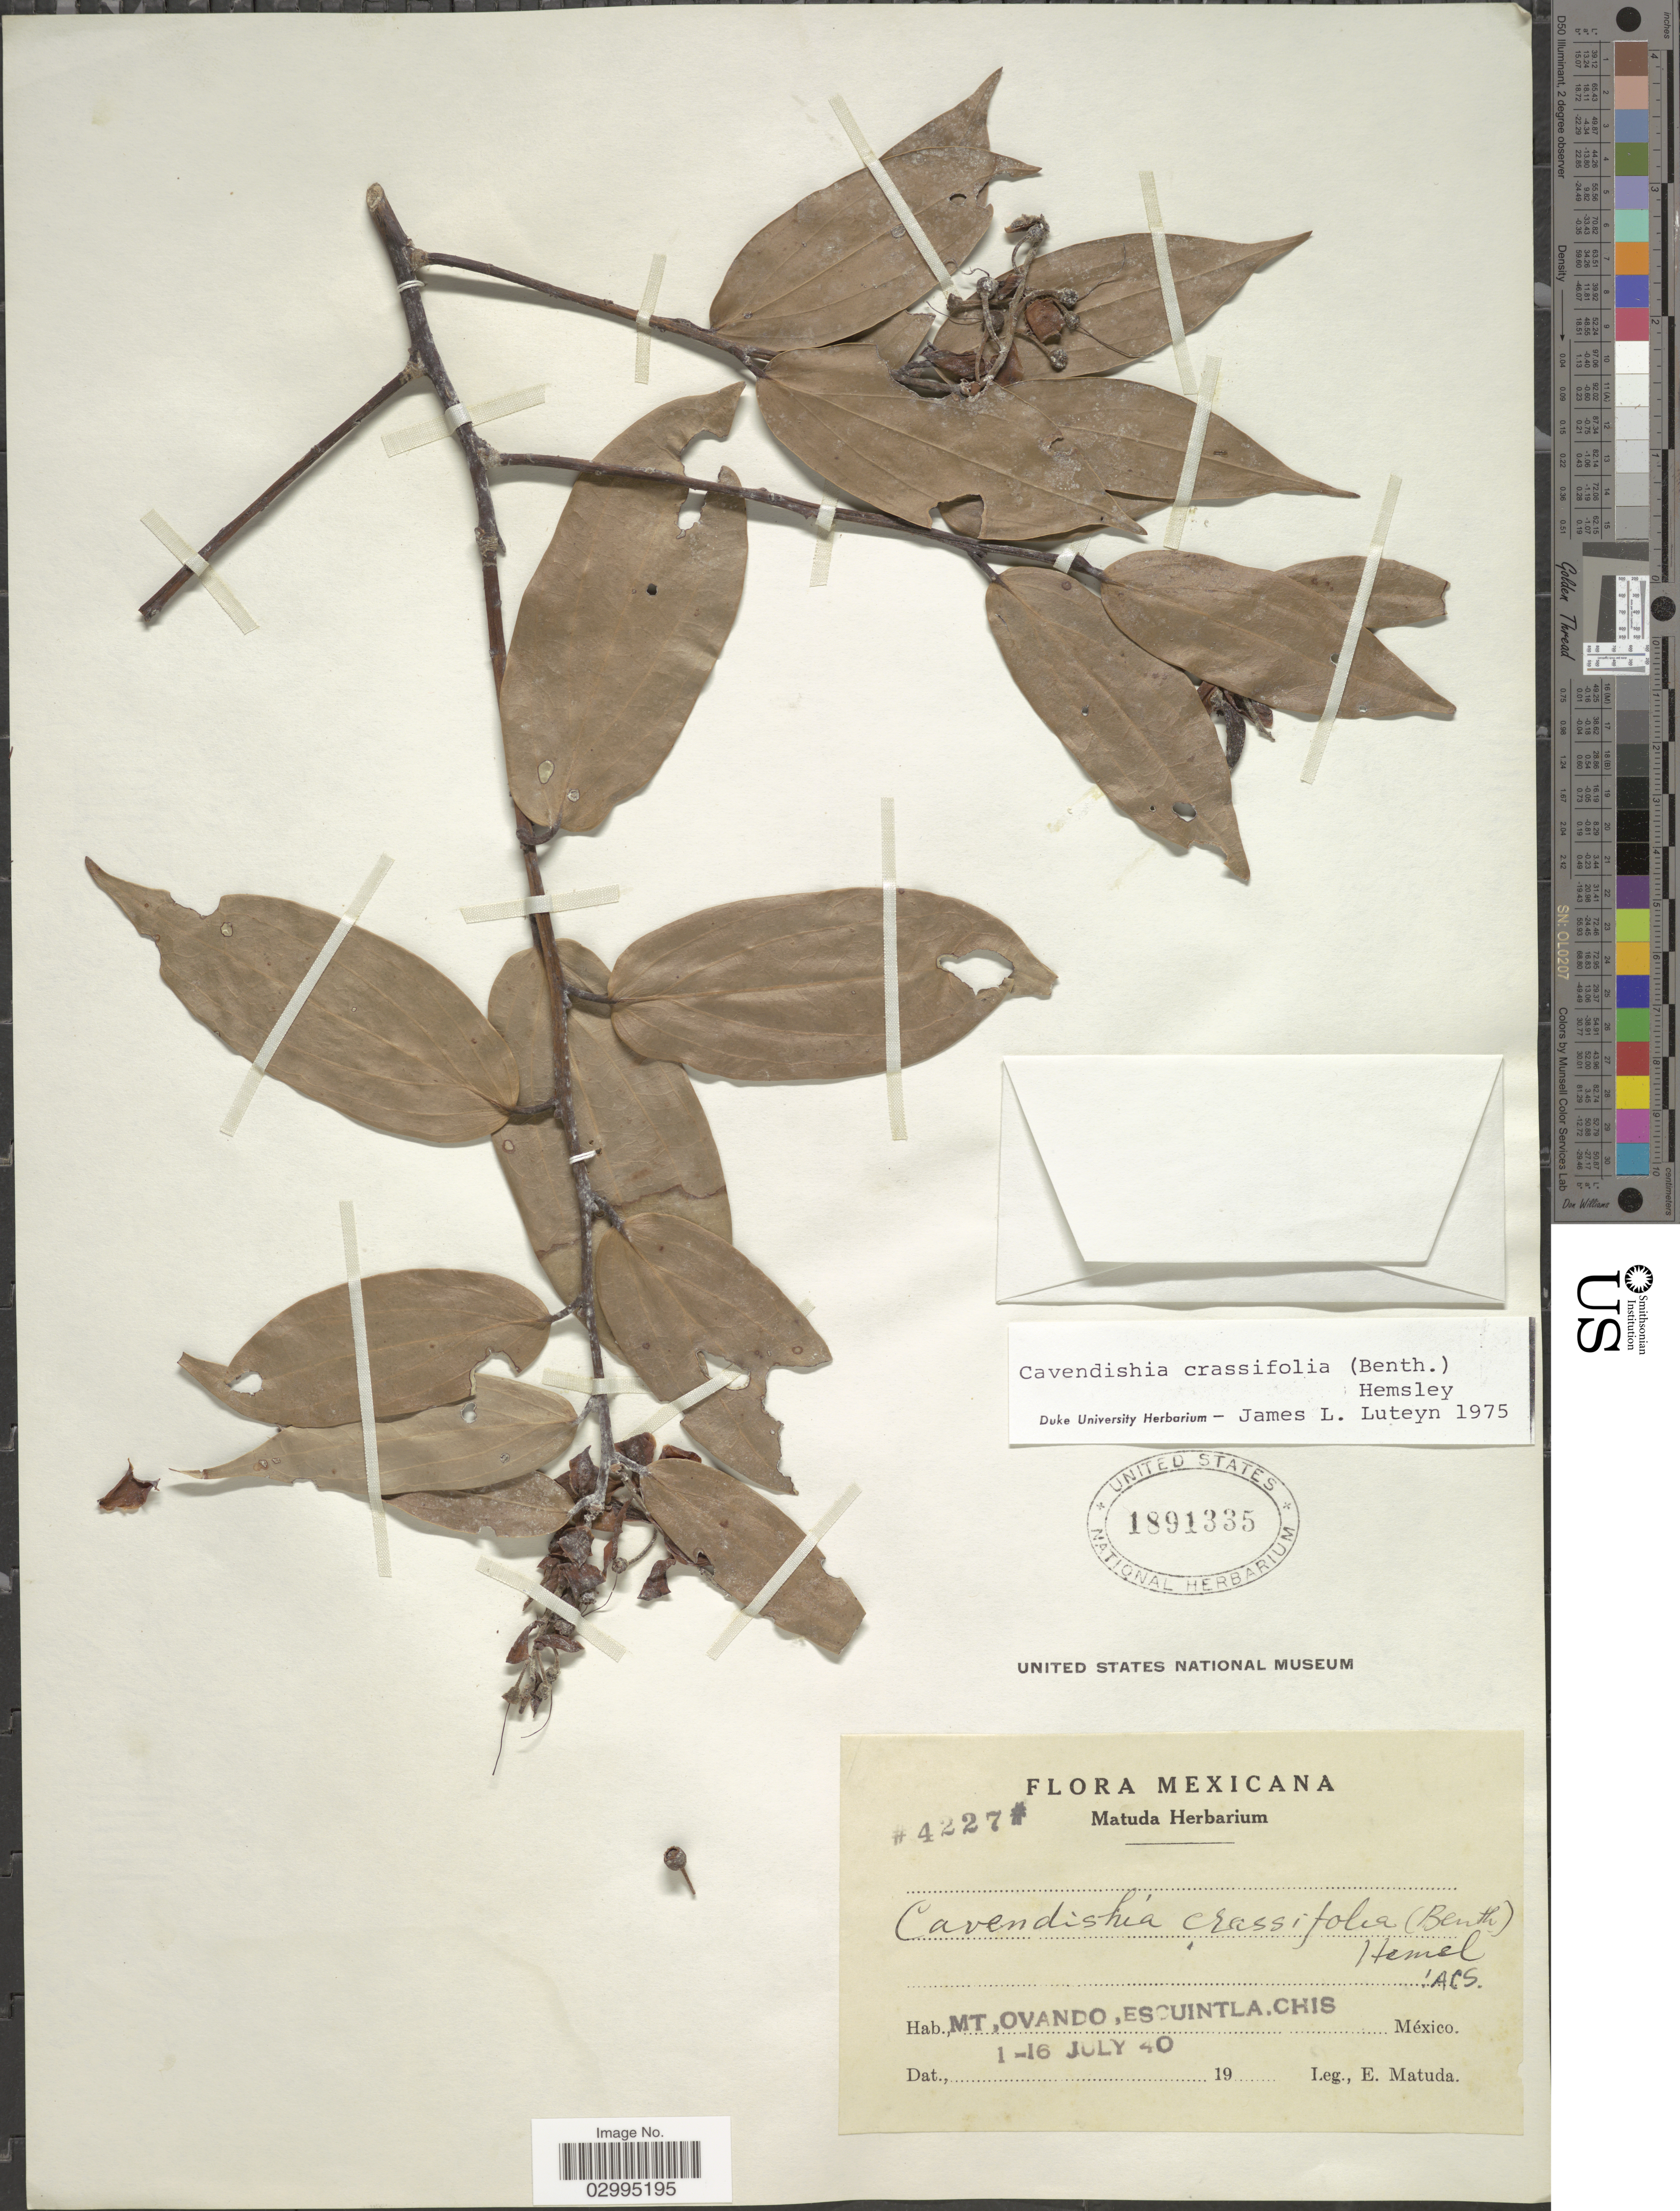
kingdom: Plantae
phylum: Tracheophyta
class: Magnoliopsida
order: Ericales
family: Ericaceae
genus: Cavendishia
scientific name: Cavendishia crassifolia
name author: (Benth.) Hemsl.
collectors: E. Matuda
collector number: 4227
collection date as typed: Transcribed d/m/y: 1/7/40 to 16/7/40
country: Mexico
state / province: Chiapas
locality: Mt. Ovando, Escuintla. Chis.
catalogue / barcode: US 1891335